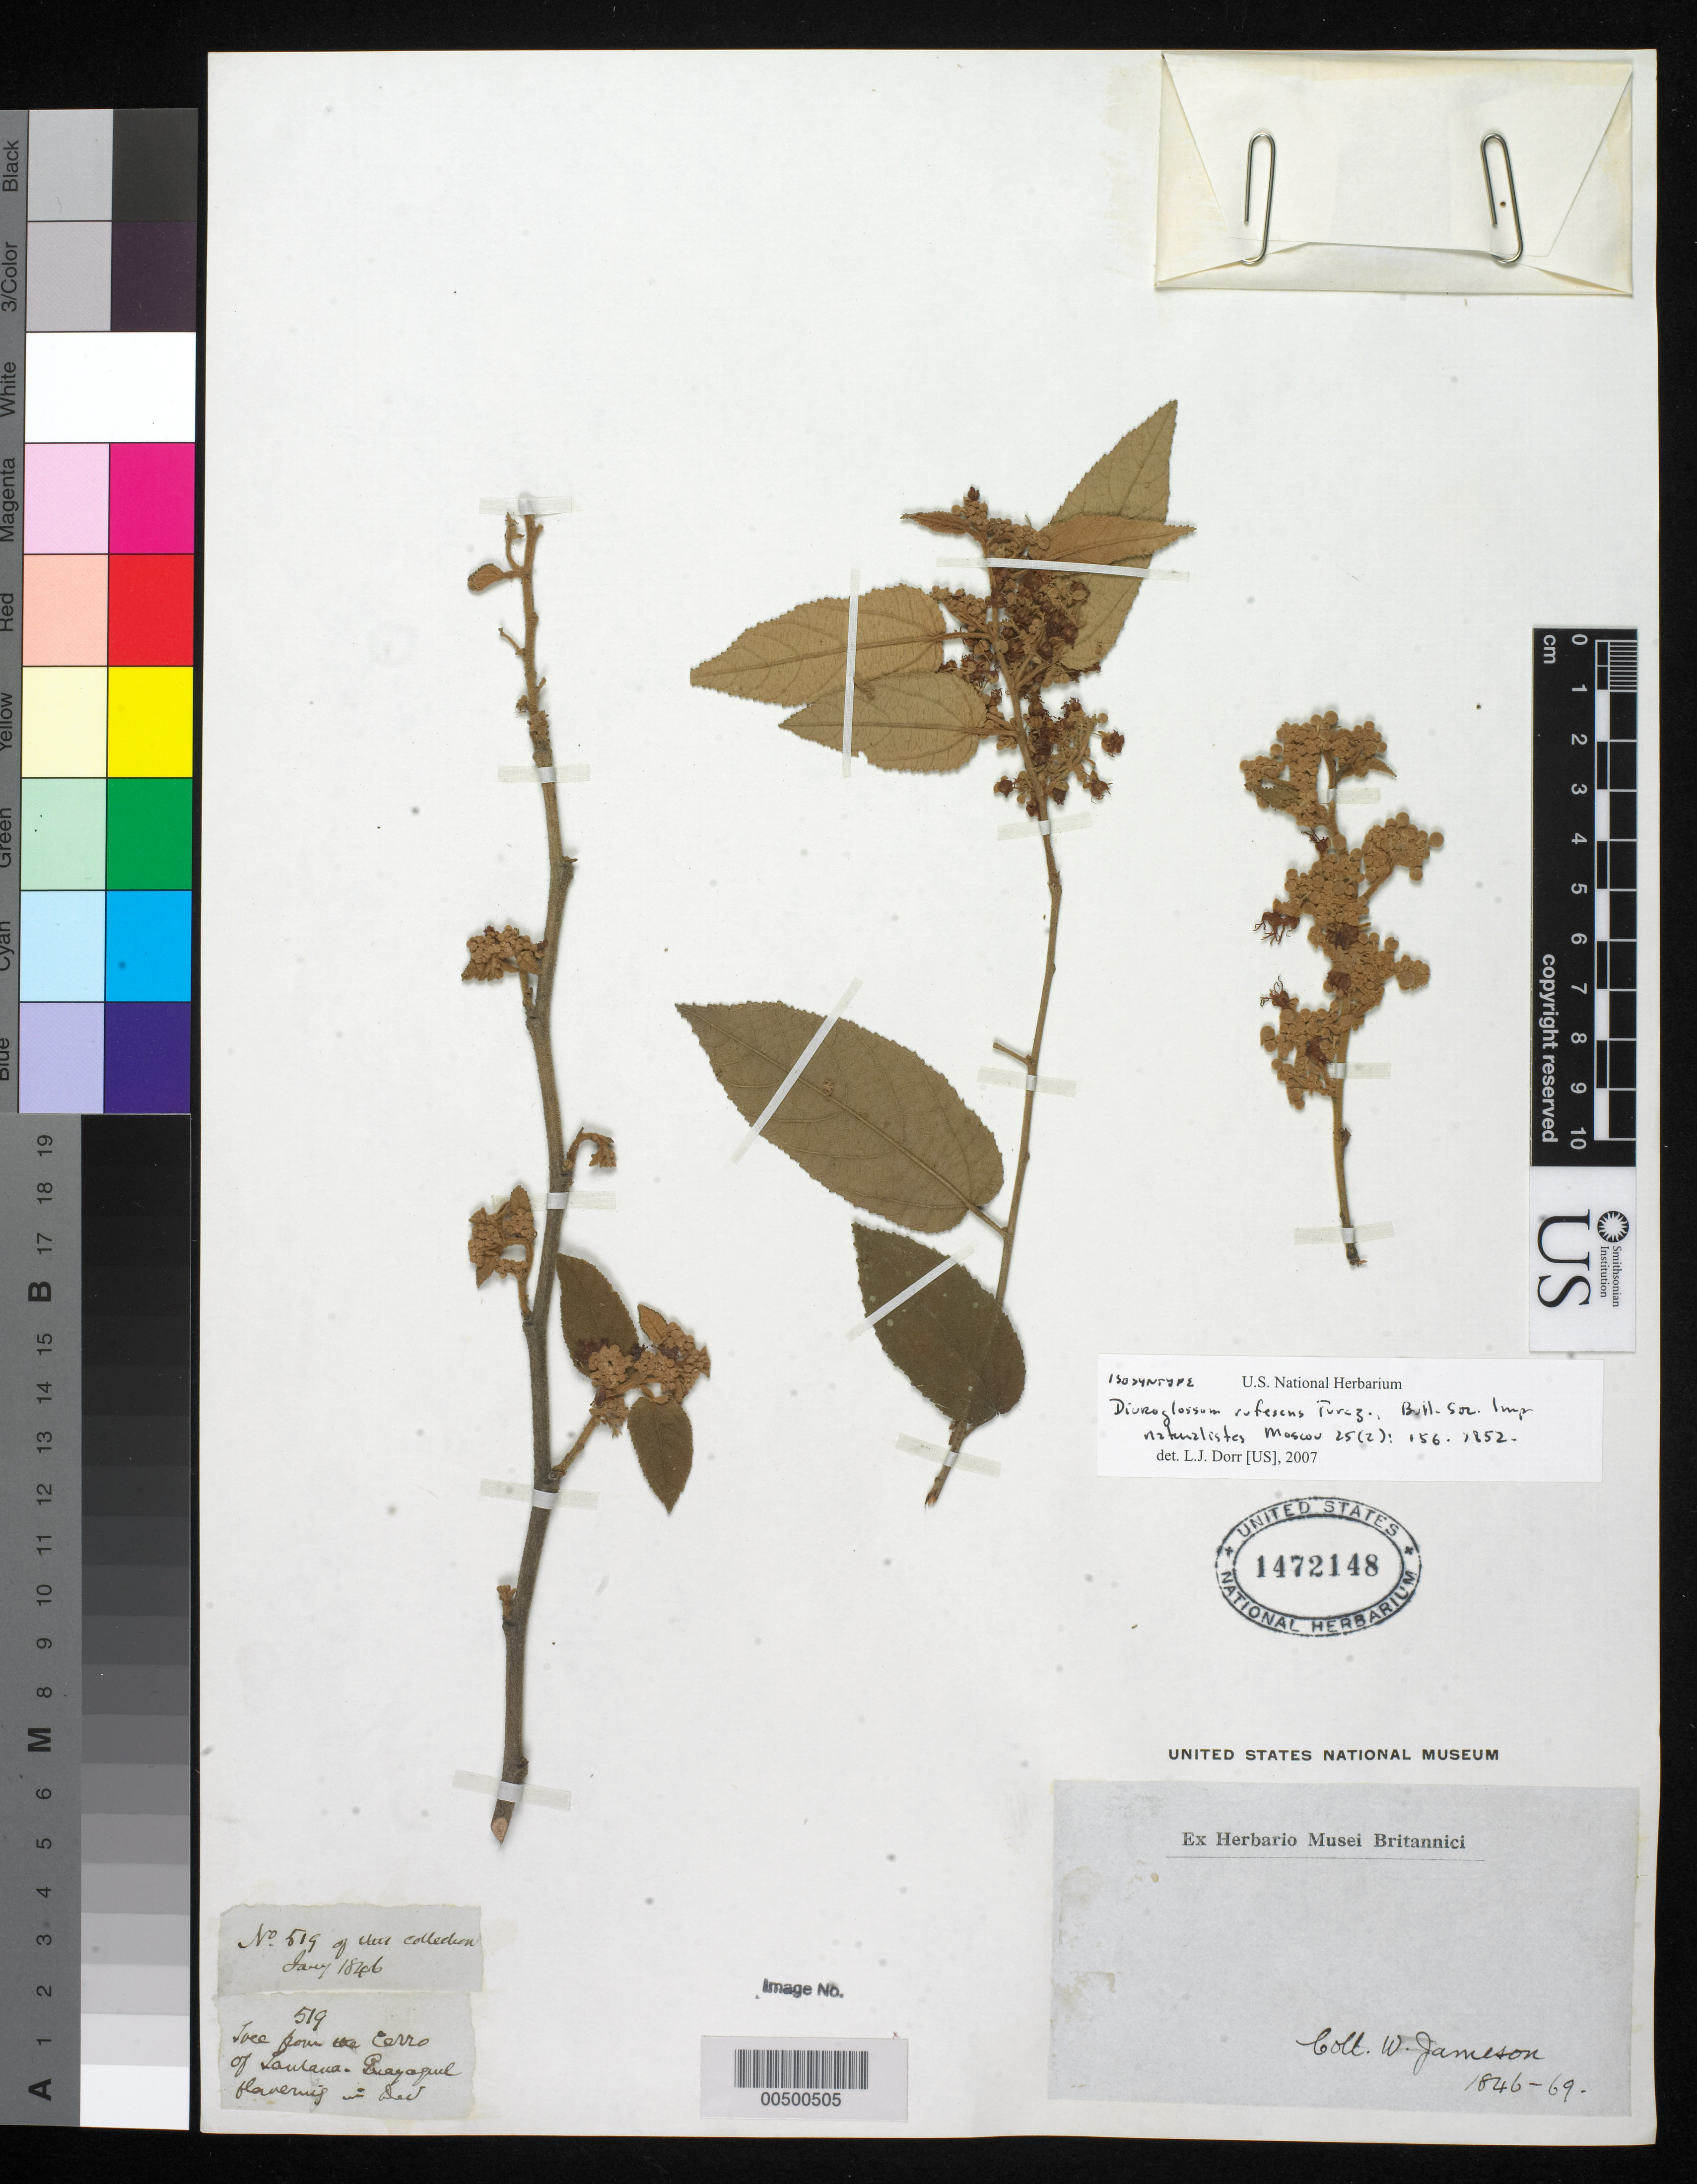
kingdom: Plantae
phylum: Tracheophyta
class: Magnoliopsida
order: Malvales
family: Malvaceae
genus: Diuroglossum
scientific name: Diuroglossum rufescens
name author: Turcz.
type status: Isosyntype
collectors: W. Jameson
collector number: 519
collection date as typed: Jan 1846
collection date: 1846-01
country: Ecuador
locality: Cerro of Santana, Guayaquil.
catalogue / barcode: US 1472148